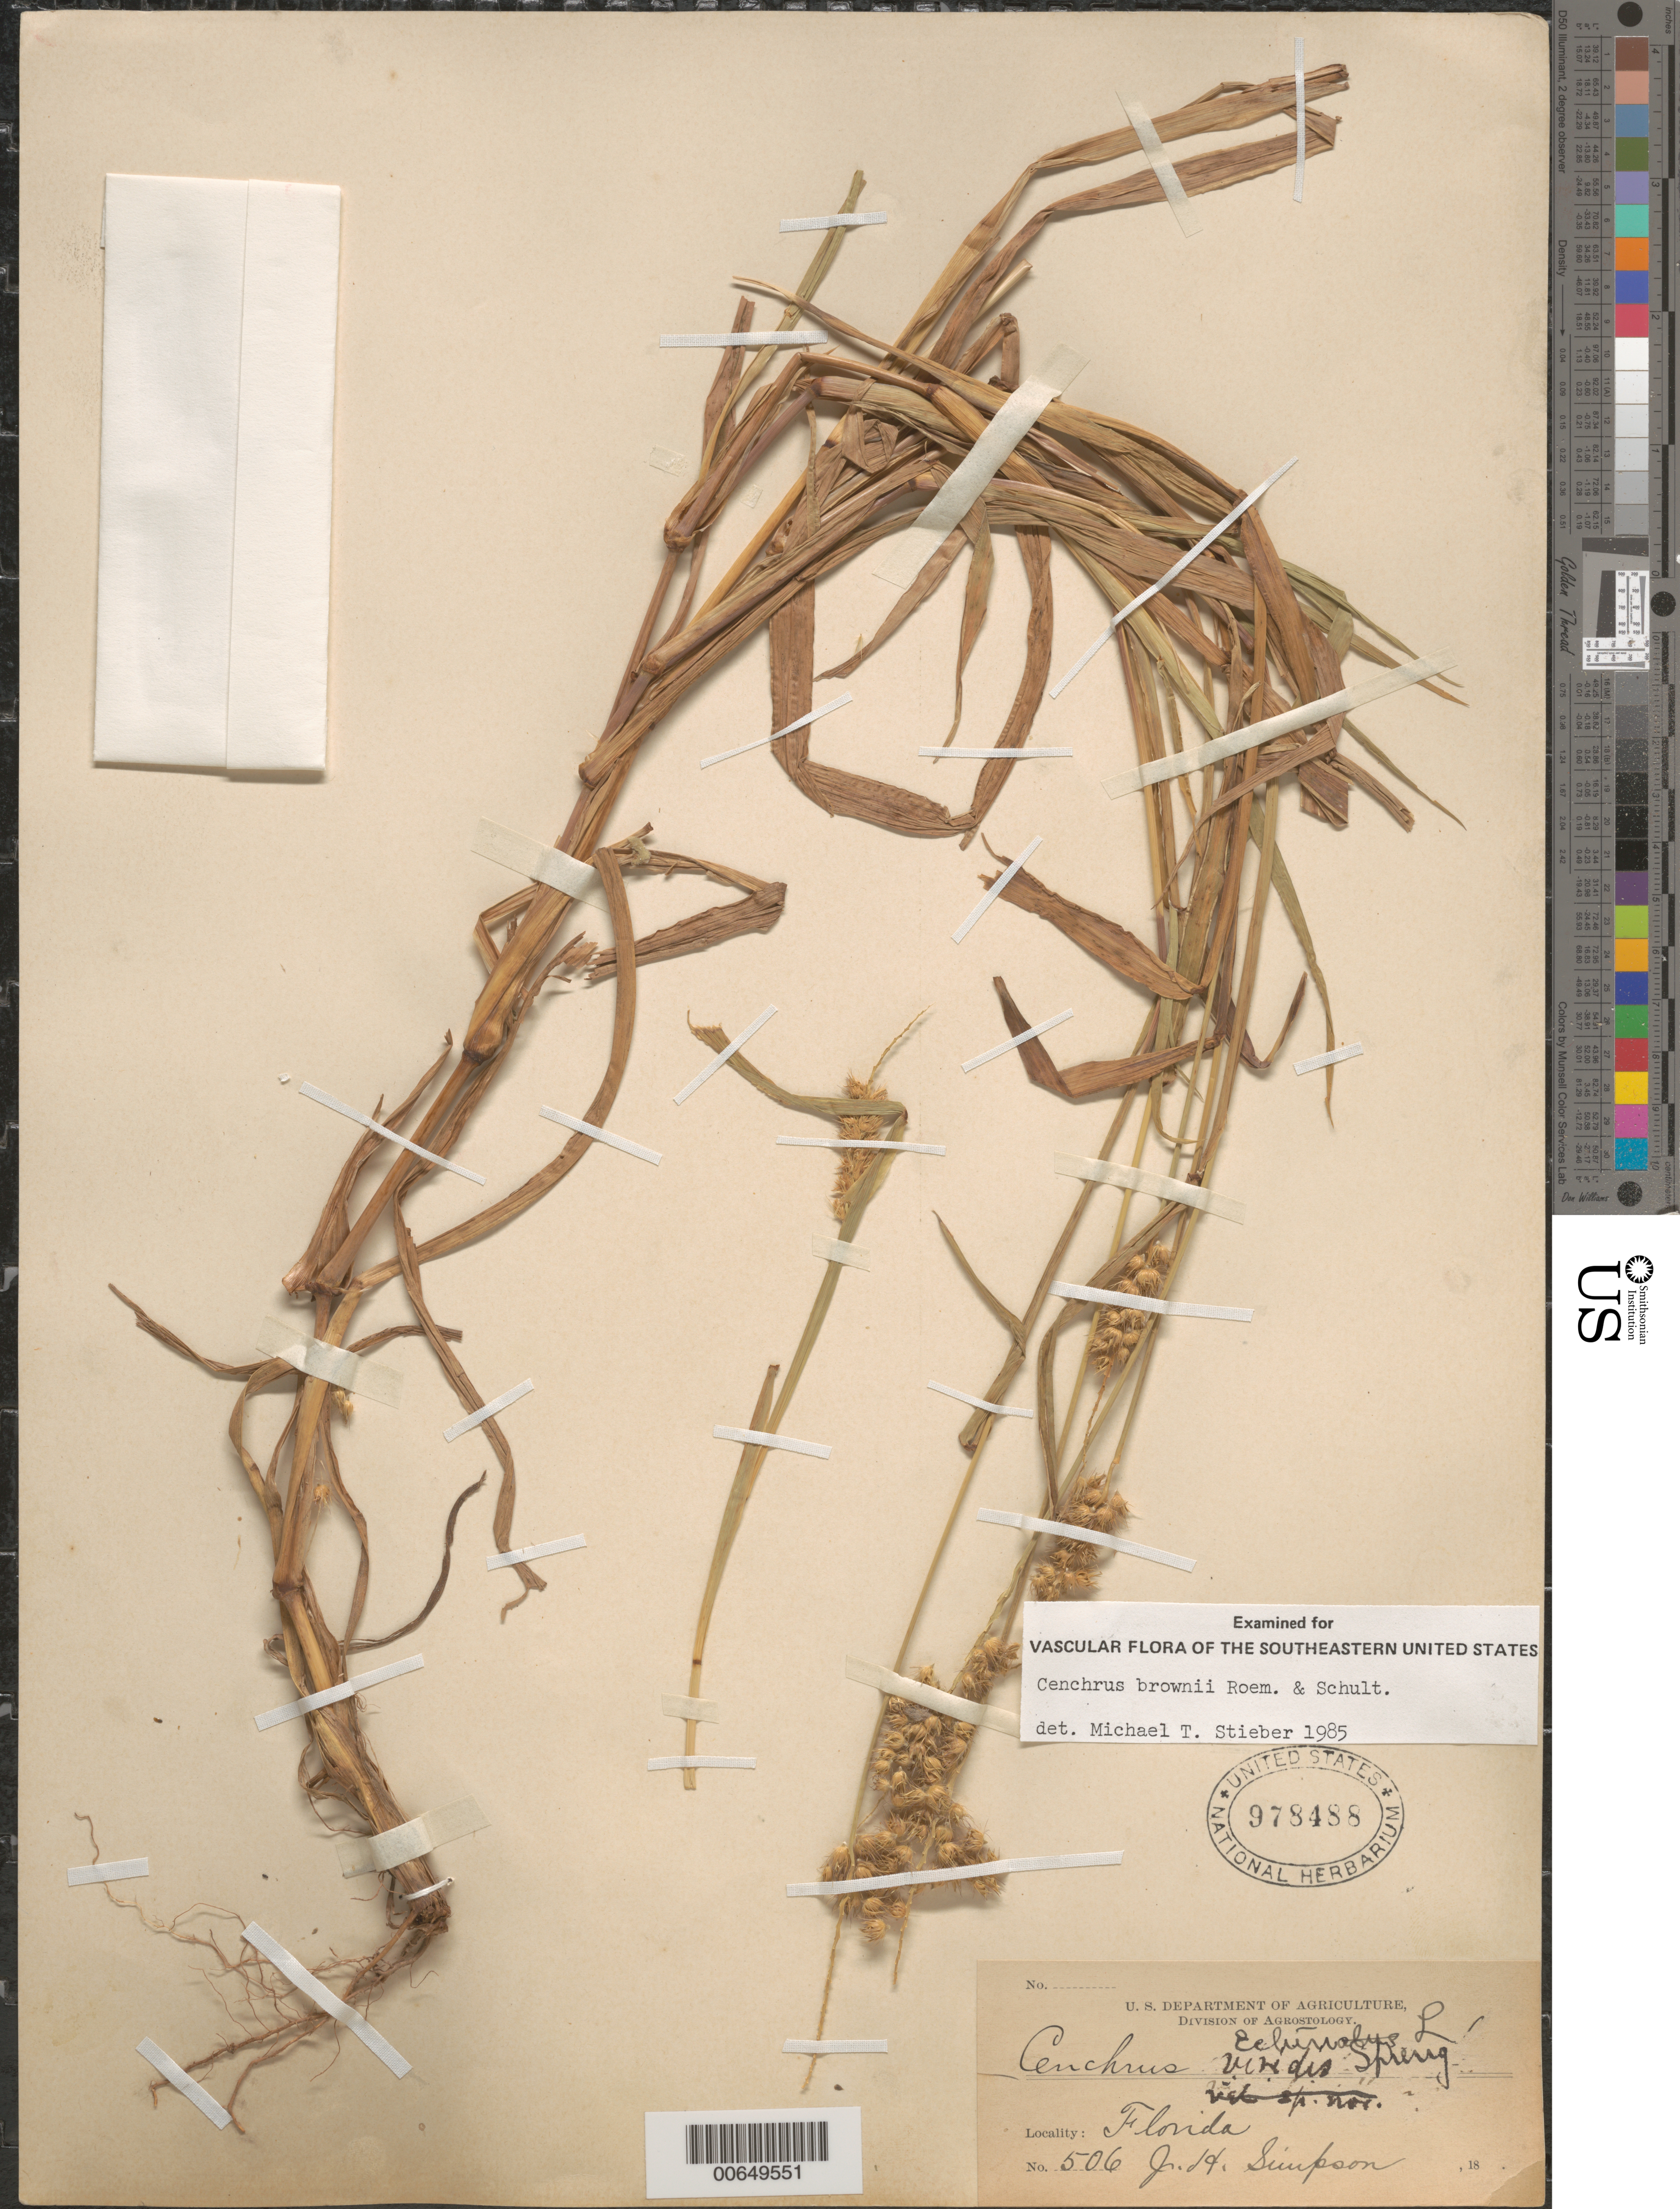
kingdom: Plantae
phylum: Tracheophyta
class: Liliopsida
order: Poales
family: Poaceae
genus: Cenchrus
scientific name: Cenchrus brownii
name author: Roem. & Schult.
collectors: J. H. Simpson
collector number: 506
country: United States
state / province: Florida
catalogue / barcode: US 978488